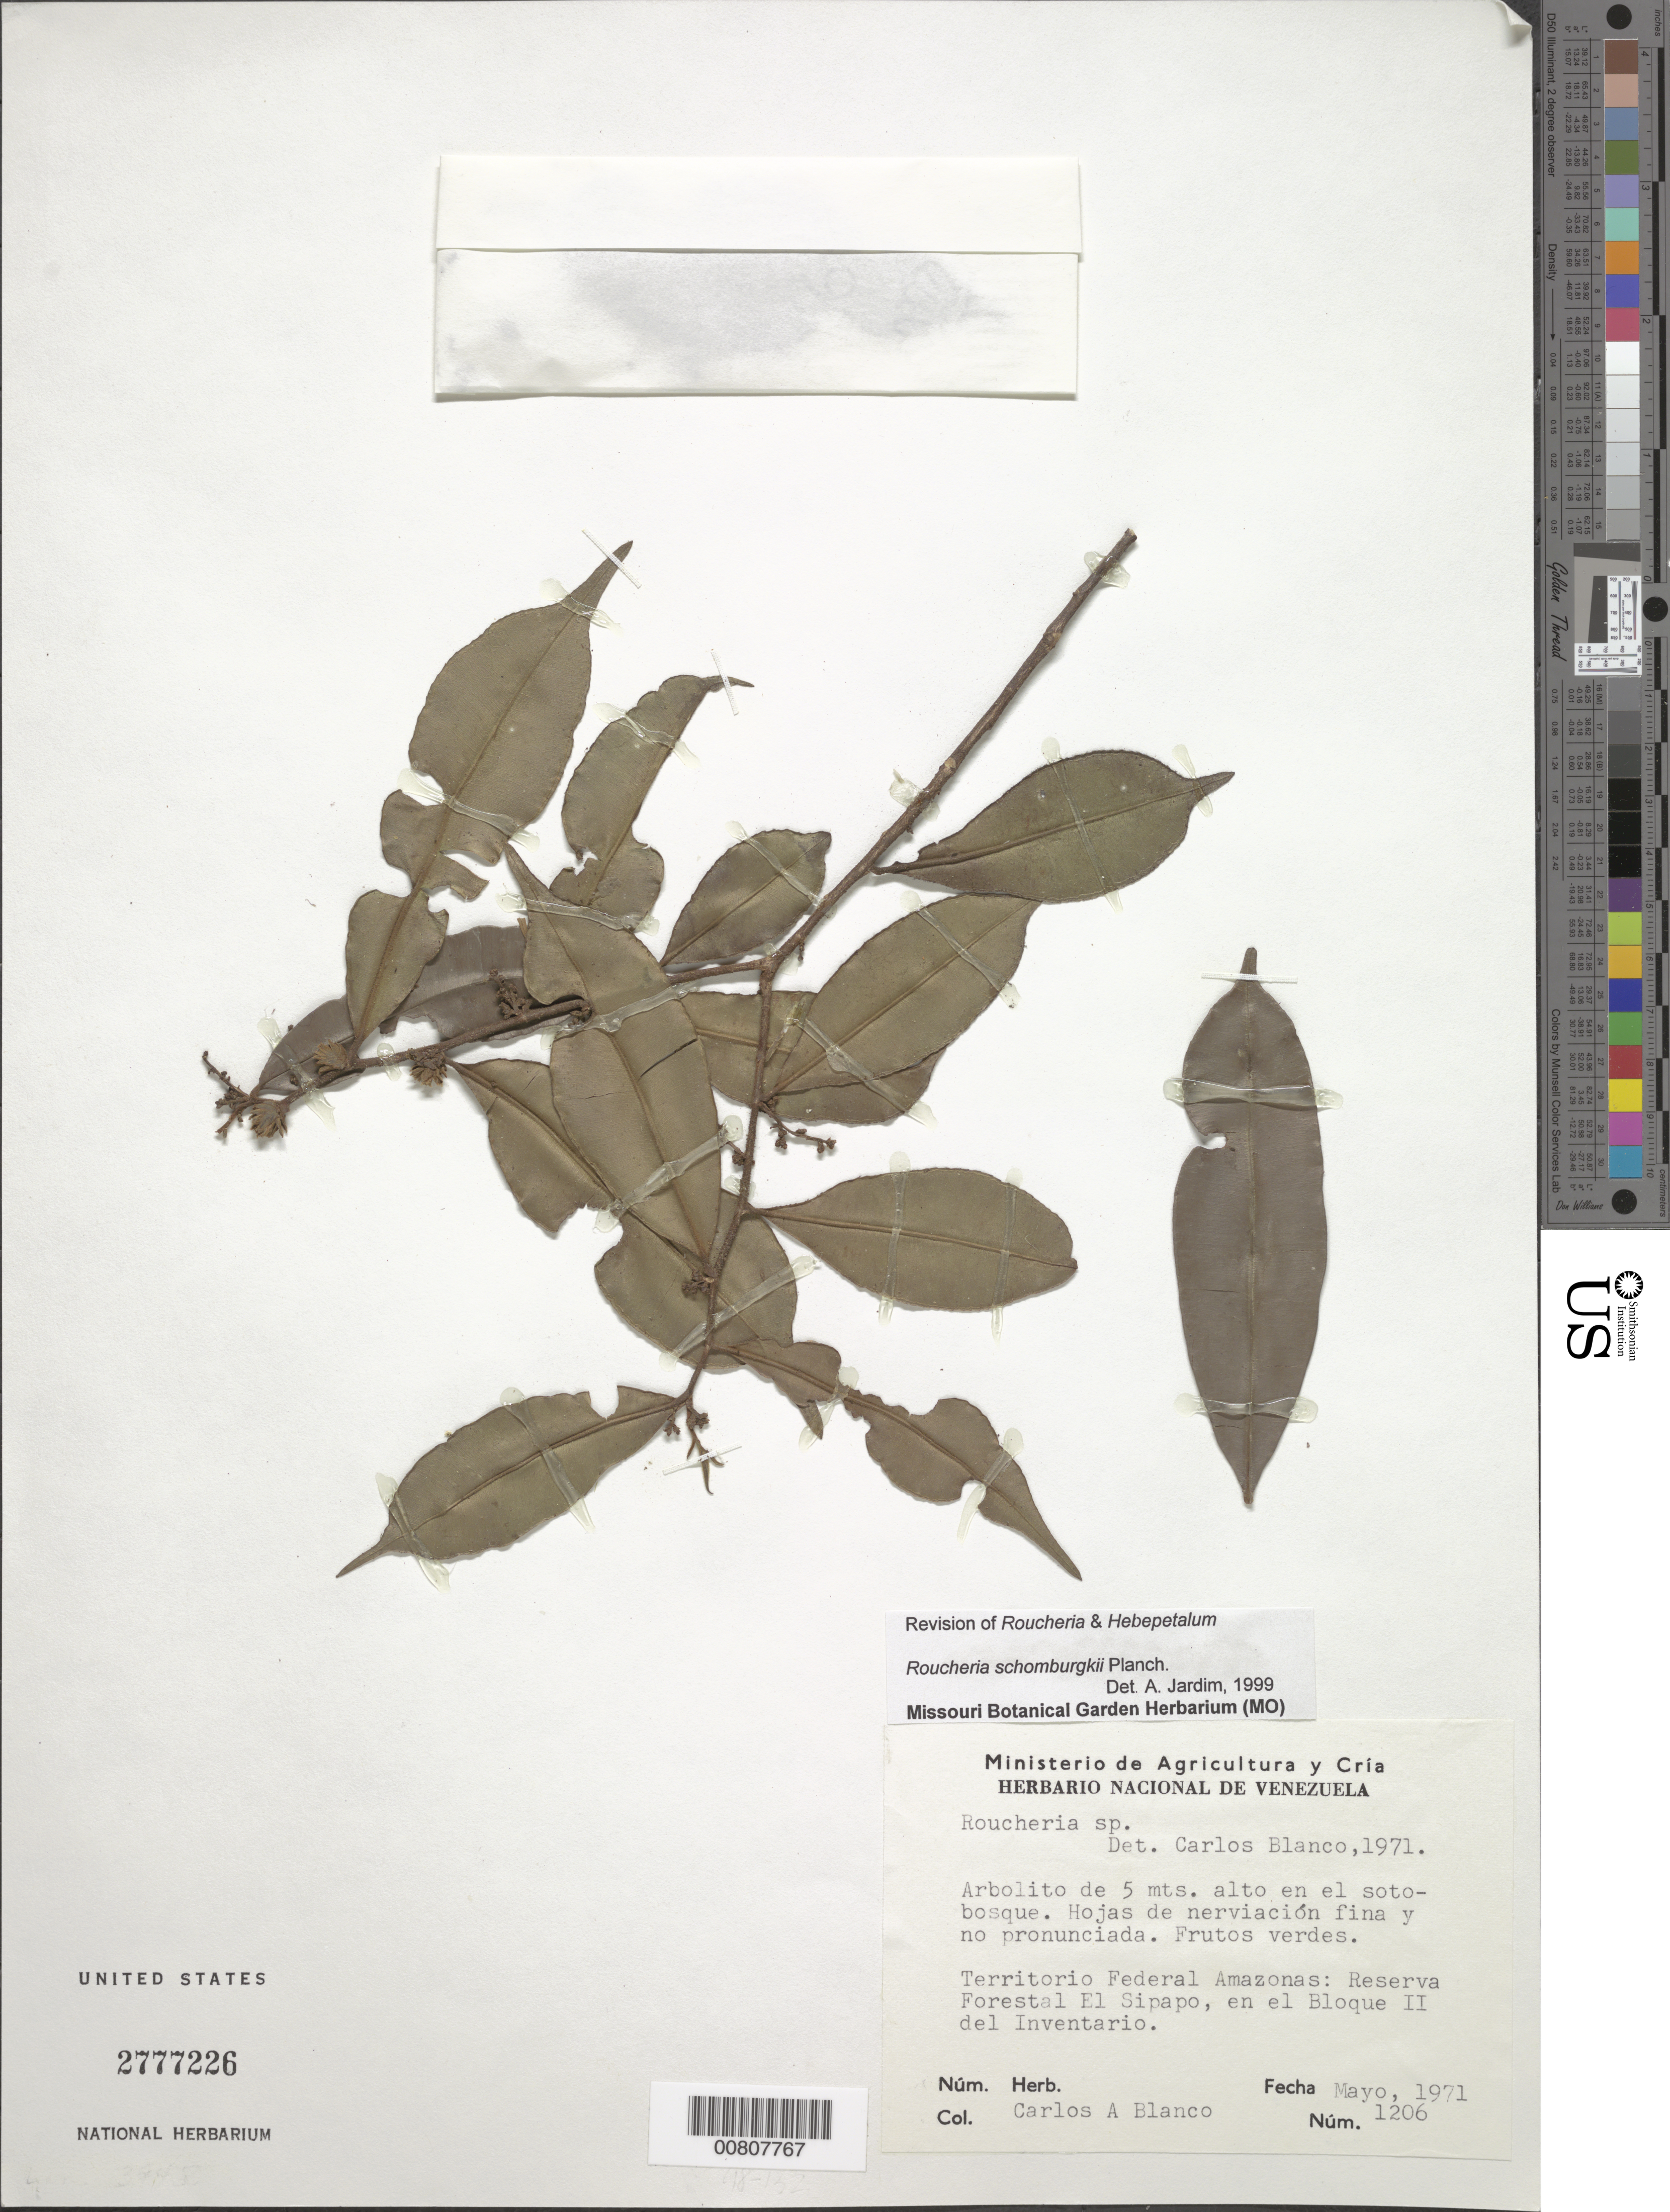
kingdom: Plantae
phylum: Tracheophyta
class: Magnoliopsida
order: Malpighiales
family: Linaceae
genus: Roucheria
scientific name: Roucheria schomburgkii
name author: Planch.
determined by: Jardim, A.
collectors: C. A. Blanco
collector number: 1206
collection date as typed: May-71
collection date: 1971-05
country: Venezuela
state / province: Amazonas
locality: Reserva Forestal El Sipapo, Río Sipapo, Bloque II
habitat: Sotobosque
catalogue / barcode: US 2777226